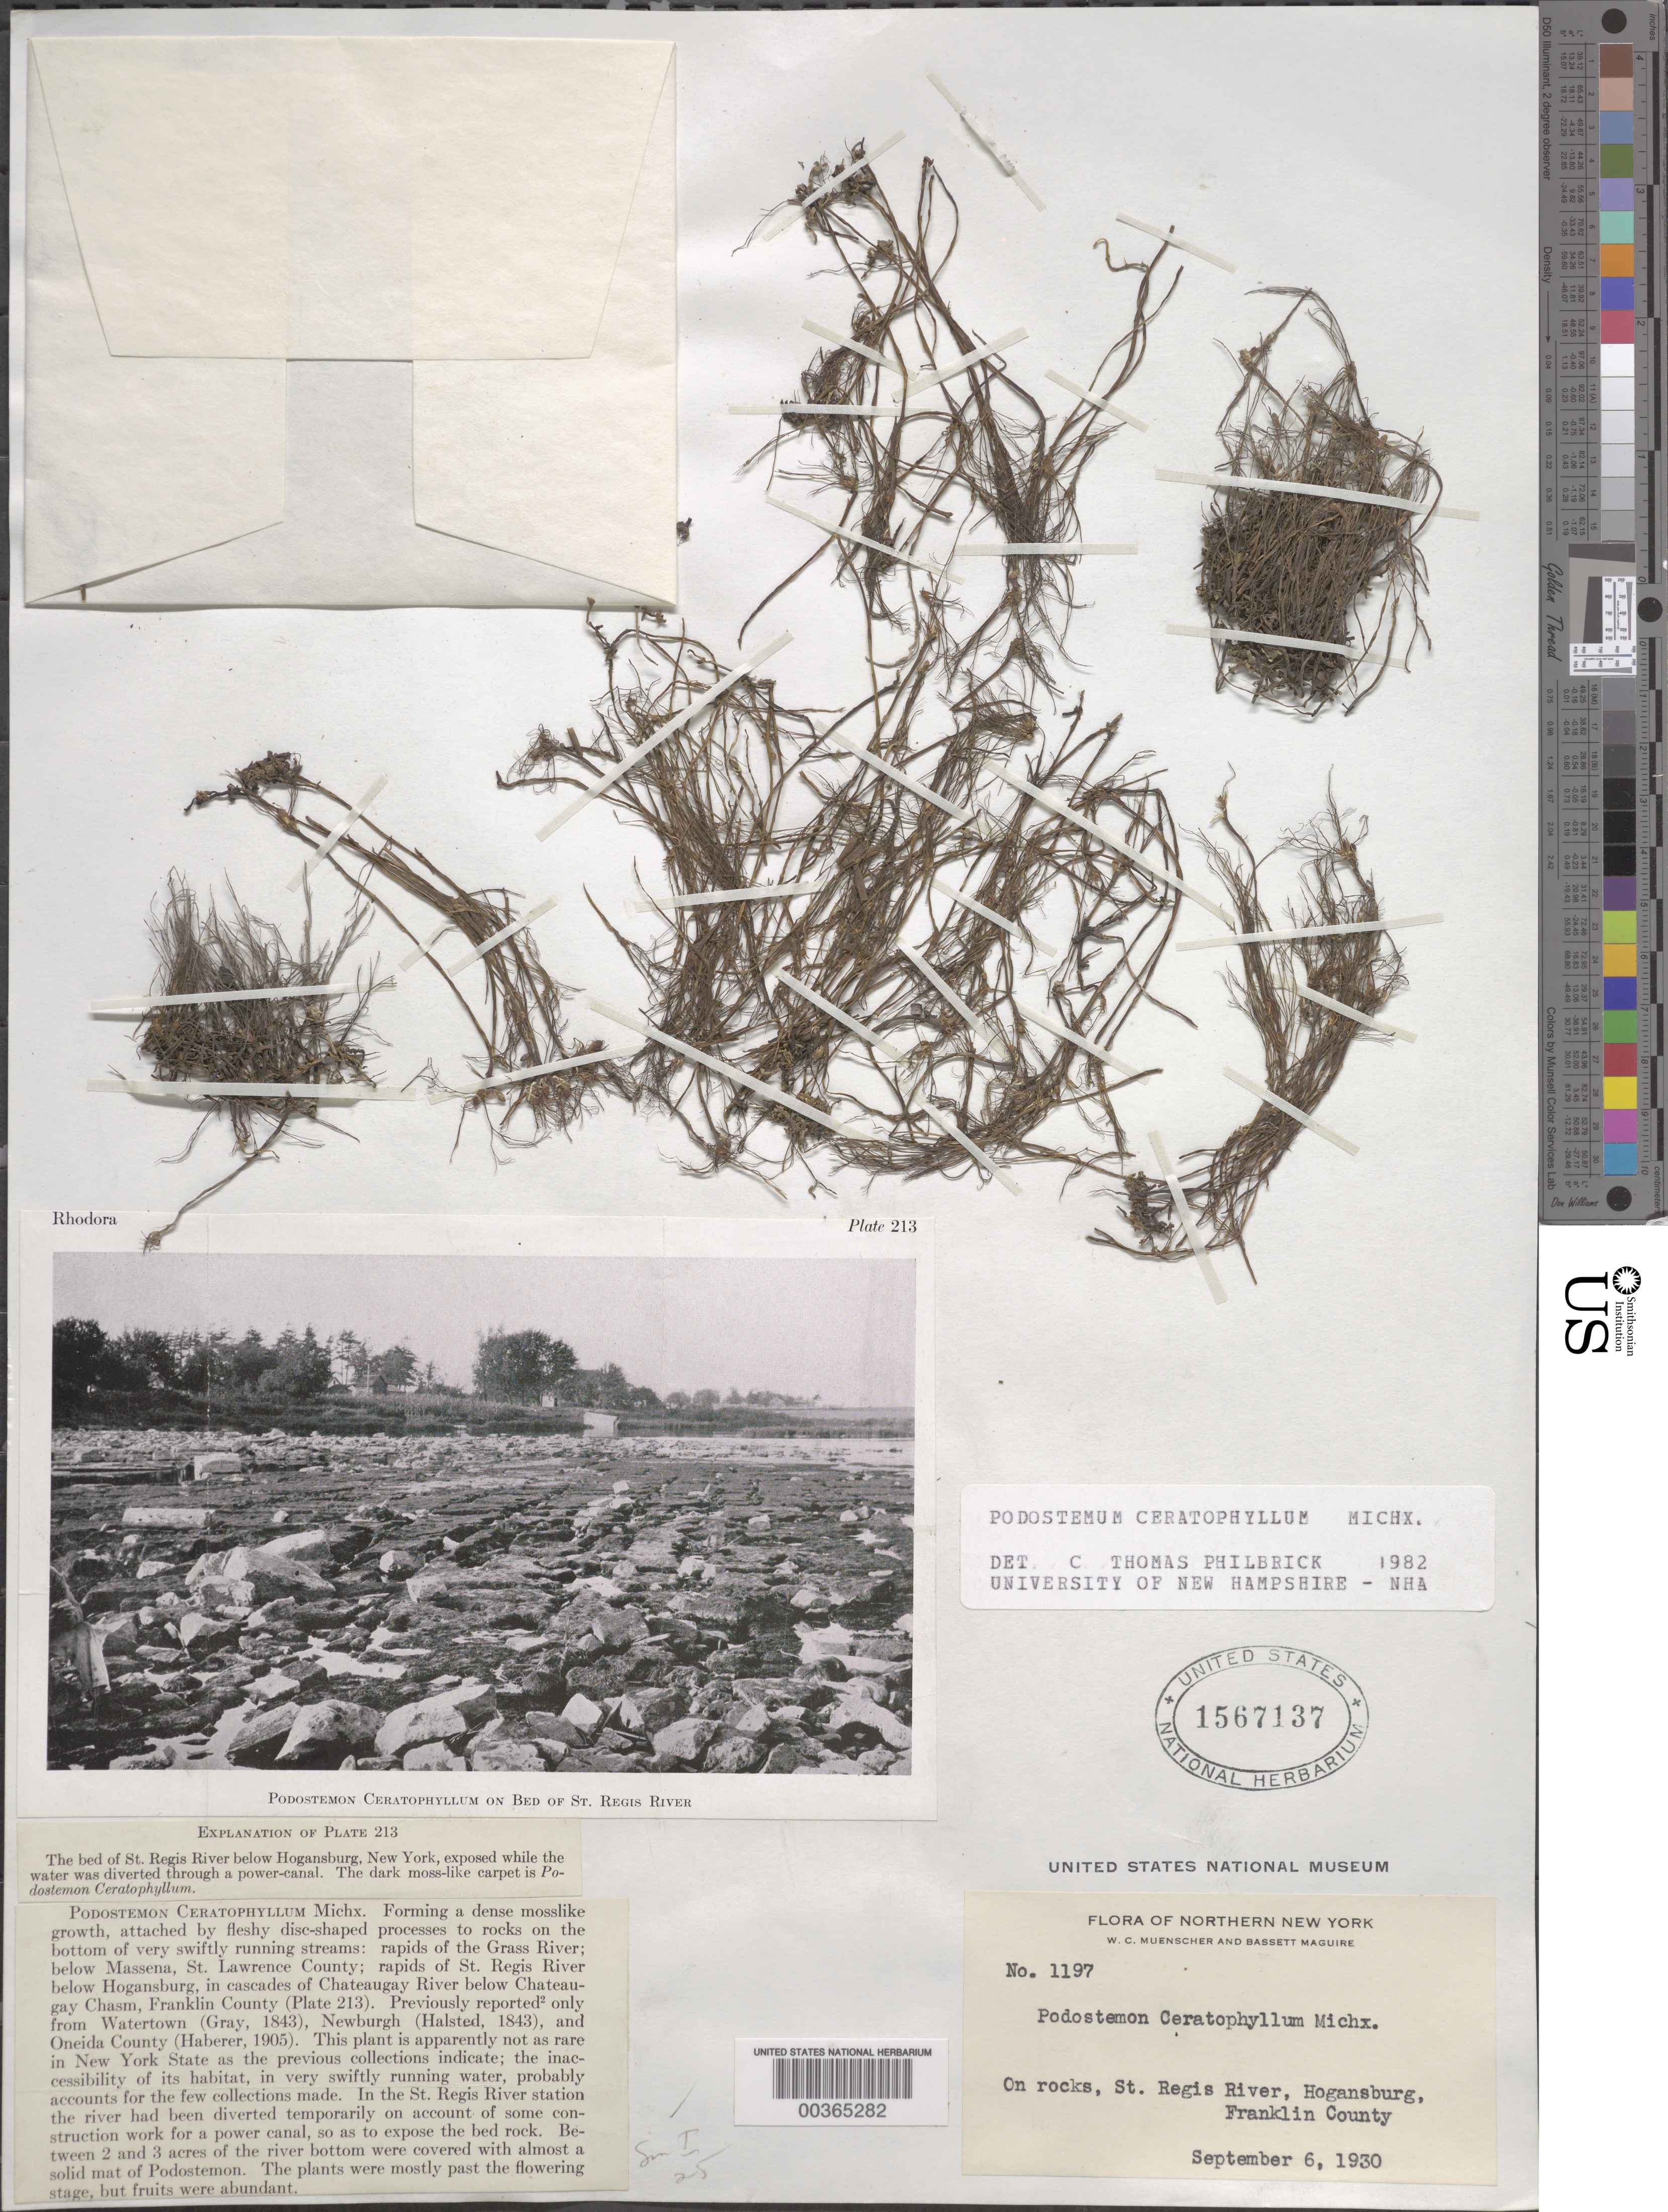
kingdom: Plantae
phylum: Tracheophyta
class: Magnoliopsida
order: Malpighiales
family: Podostemaceae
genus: Podostemum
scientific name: Podostemum ceratophylllum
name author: Michx.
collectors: W. Muenscher & B. Maguire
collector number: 1197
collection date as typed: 06 Sep 1930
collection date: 1930-09-06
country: United States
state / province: New York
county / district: Franklin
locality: Hogansburg, st regis river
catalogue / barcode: US 1567137